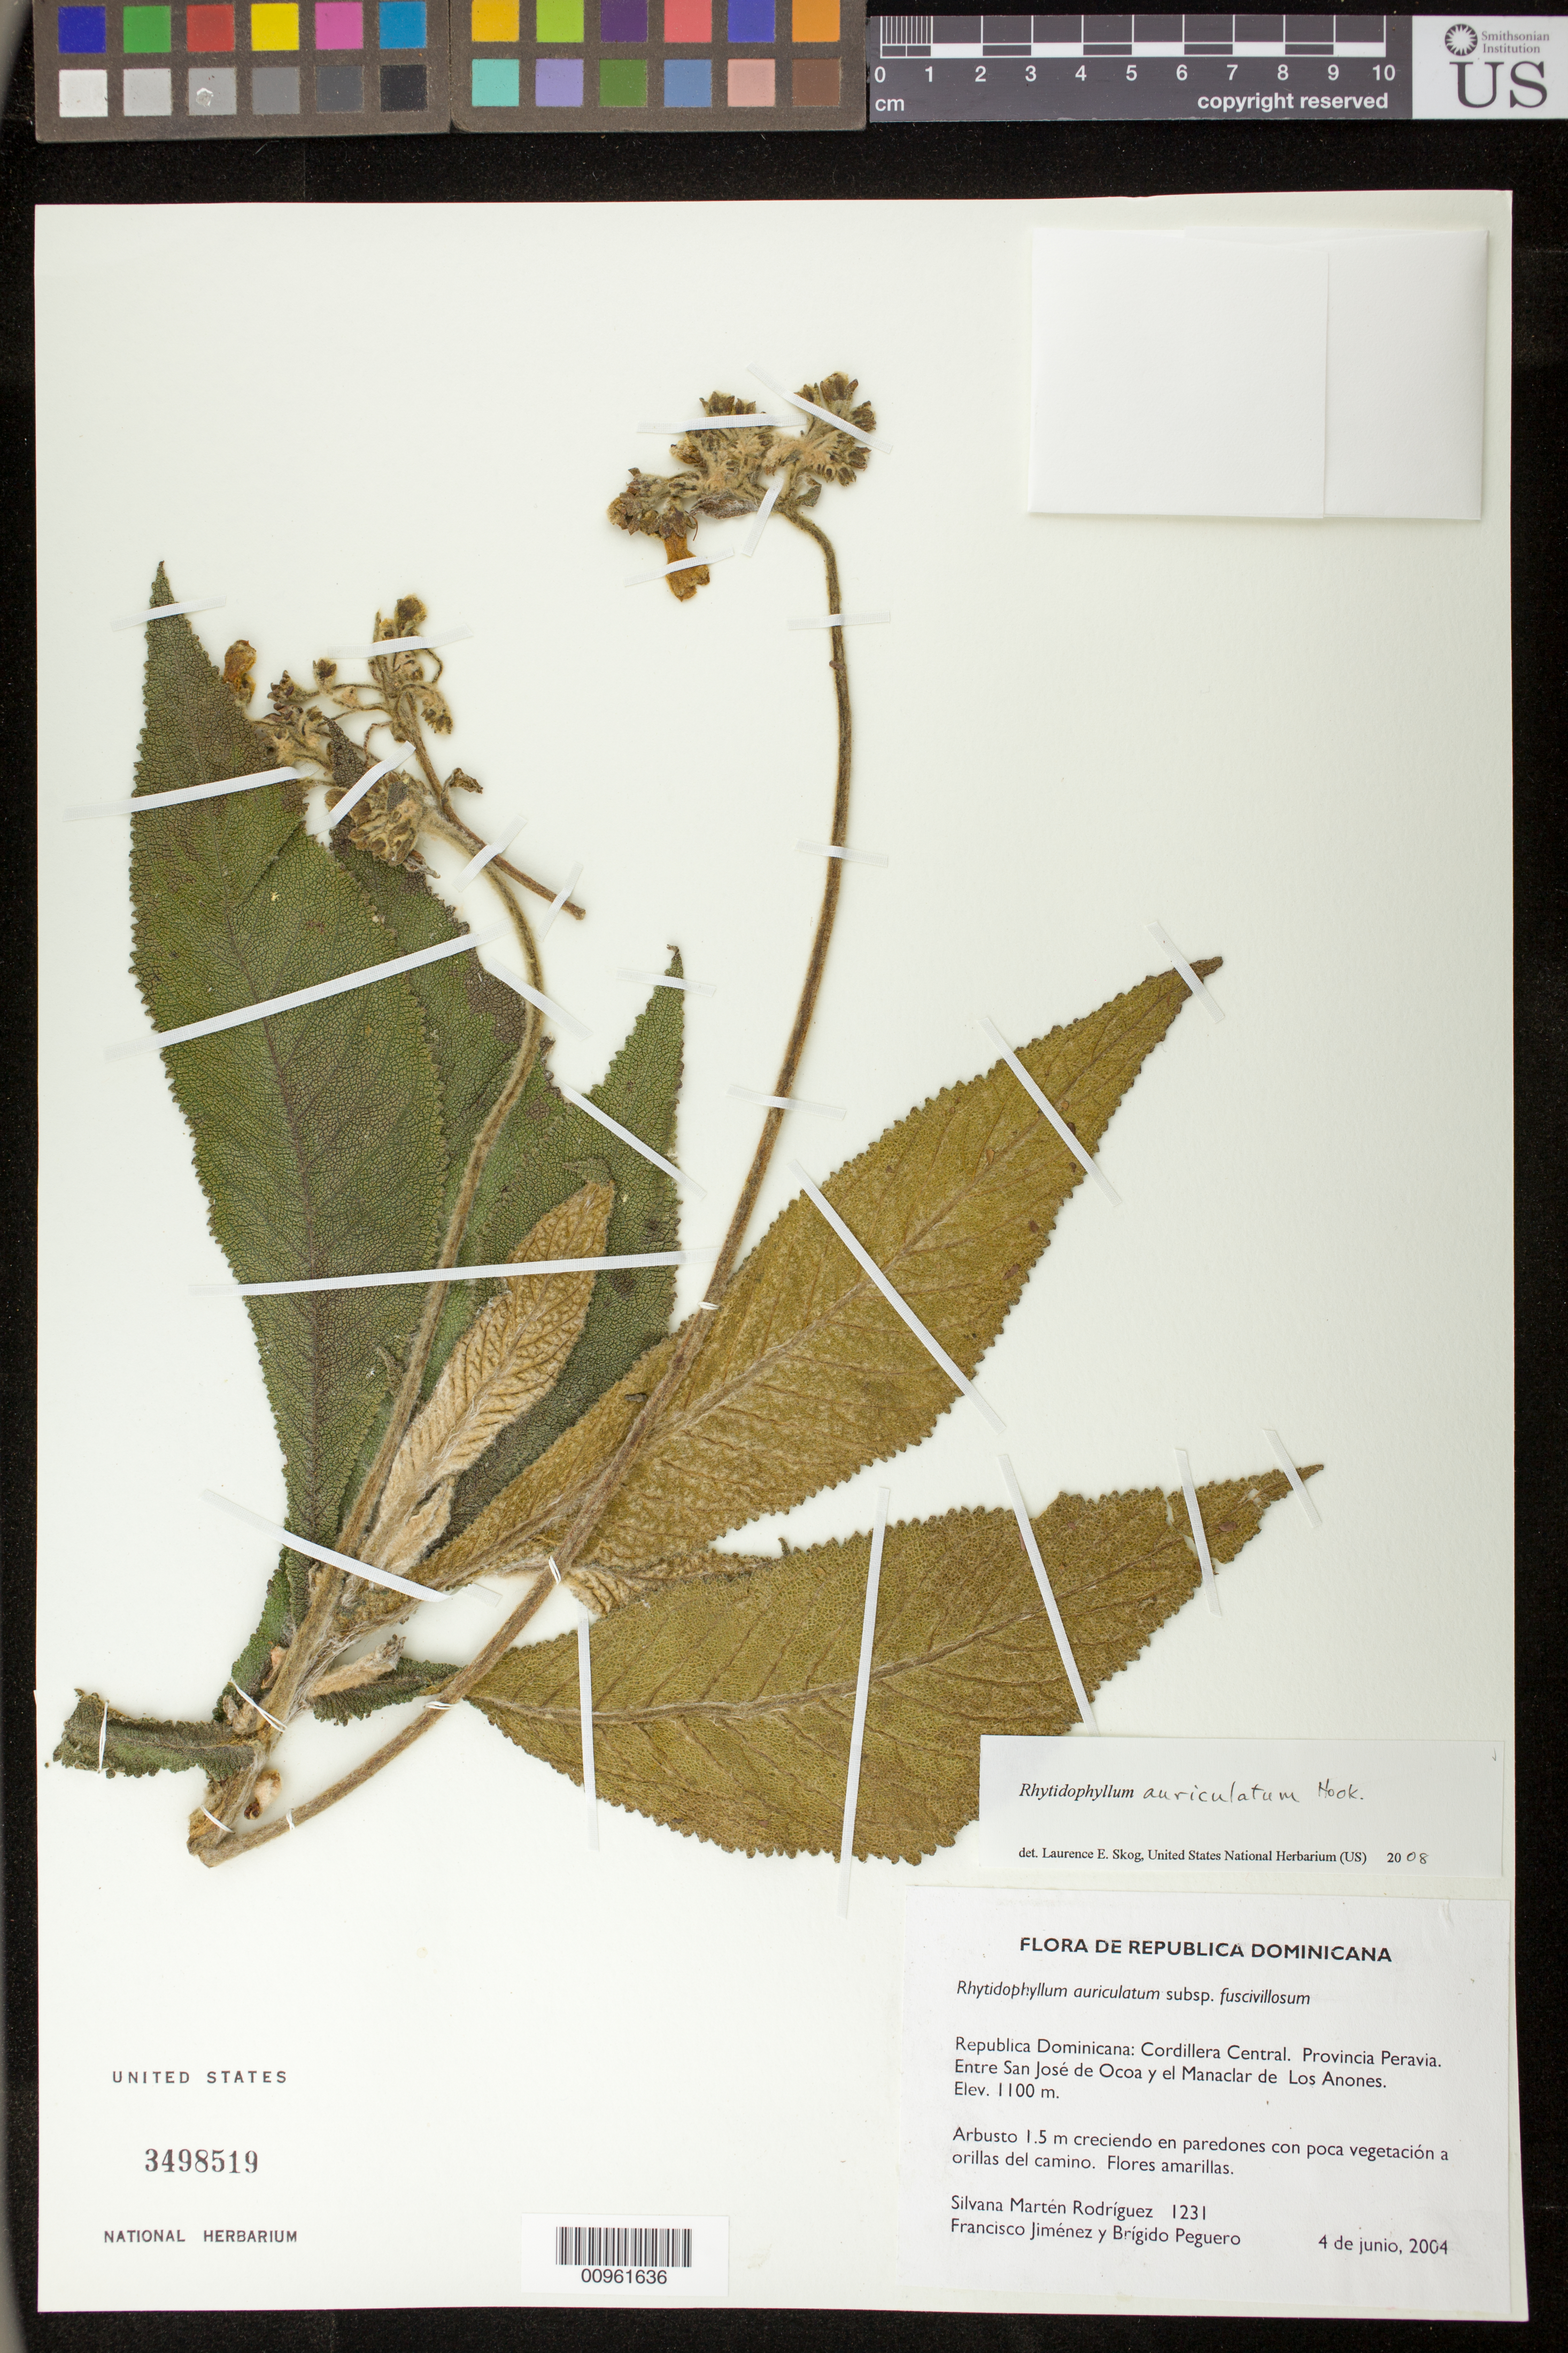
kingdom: Plantae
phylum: Tracheophyta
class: Magnoliopsida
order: Lamiales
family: Gesneriaceae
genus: Rhytidophyllum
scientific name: Rhytidophyllum auriculatum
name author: Hook.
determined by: Skog, Laurence E.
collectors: S. Martén-Rodríguez, F. Jiménez & B. Peguero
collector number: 1231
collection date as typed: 04 Jun 2004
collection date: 2004-06-04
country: Dominican Republic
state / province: Peravia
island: Hispaniola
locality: Republica Dominicana: Cordillera Central. Provincia Peravia. Entre San José de Ocoa y el Manaclar de Los Anones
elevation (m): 1100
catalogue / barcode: US 3498519